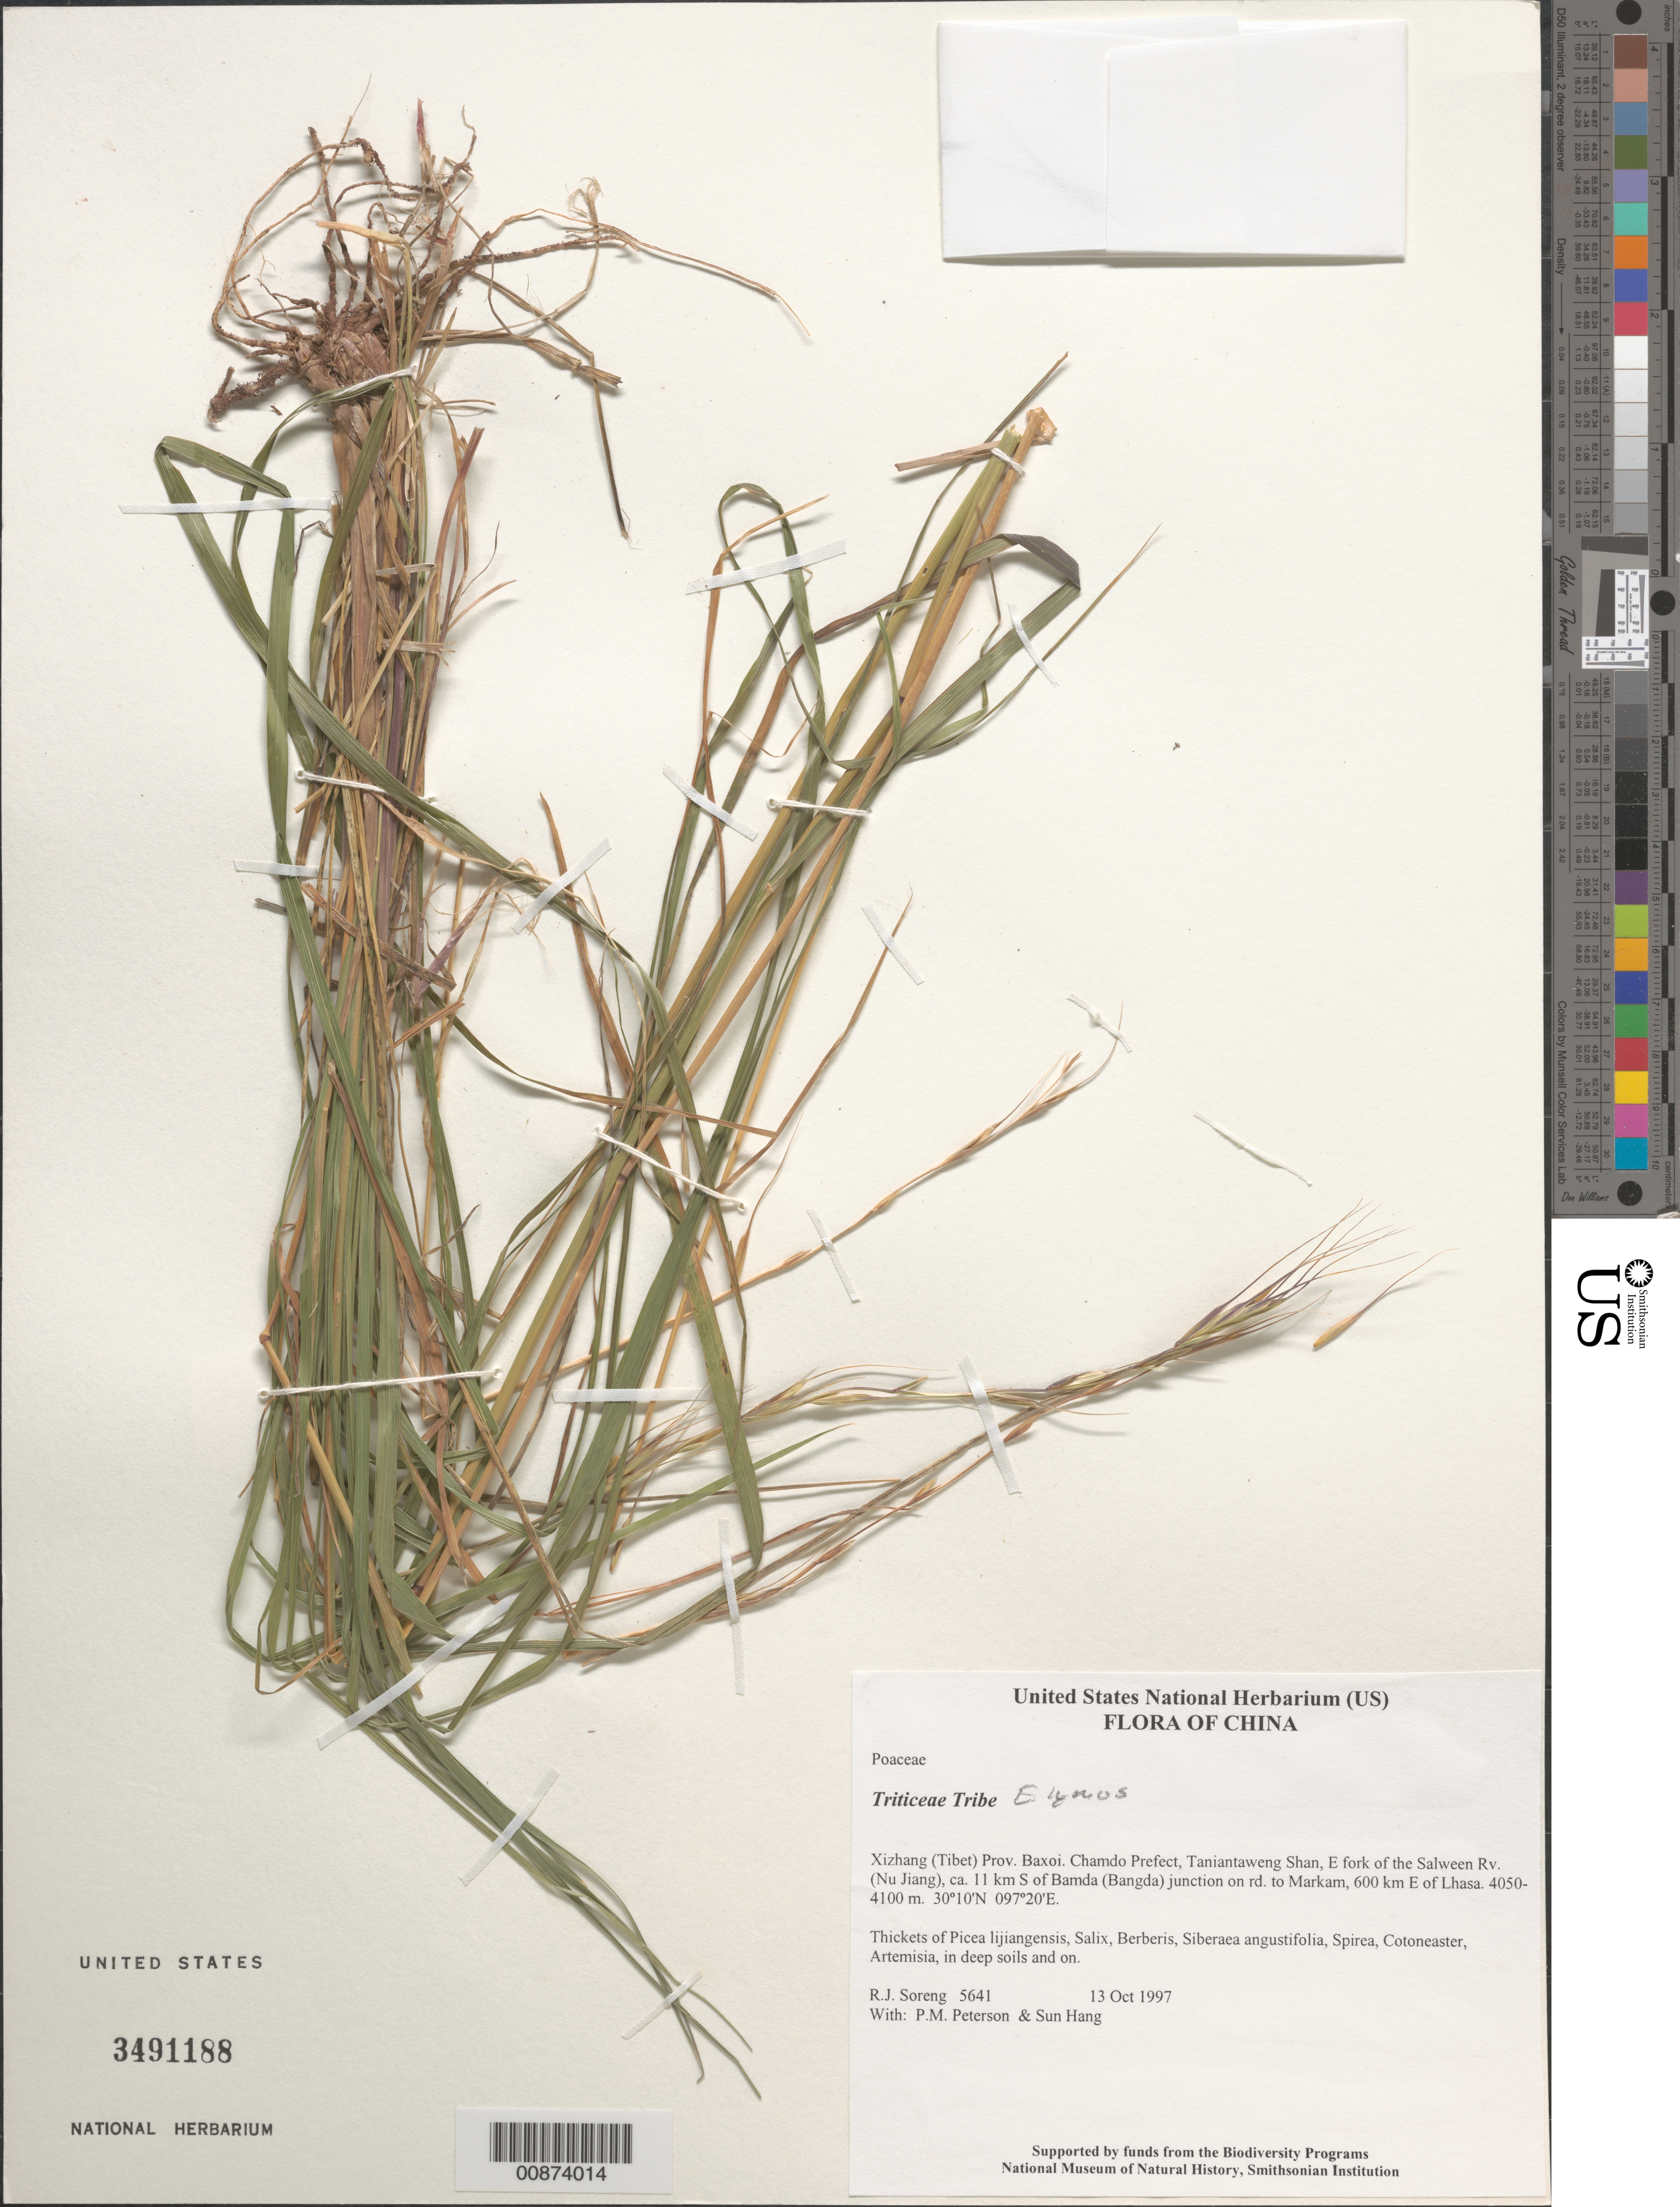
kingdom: Plantae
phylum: Tracheophyta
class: Liliopsida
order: Poales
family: Poaceae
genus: Elymus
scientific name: Elymus sp.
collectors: R. J. Soreng, P. M. Peterson & Sun Hang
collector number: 5641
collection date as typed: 13 Oct 1997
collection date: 1997-10-13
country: China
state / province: Xizang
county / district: Baxoi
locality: Chamdo Prefect, Taniantaweng Shan, E fork of the Salween Rv. (Nu Jiang), ca. 11 km S of Bamda (Bangda) junction on rd. to Markam, 600 km E of Lhasa.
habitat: Thickets of Picea lijiangensis, Salix, Berberis, Siberaea angustifolia, Spirea, Cotoneaster, Artemisia, in deep soils and on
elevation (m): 4050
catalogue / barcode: US 3491188